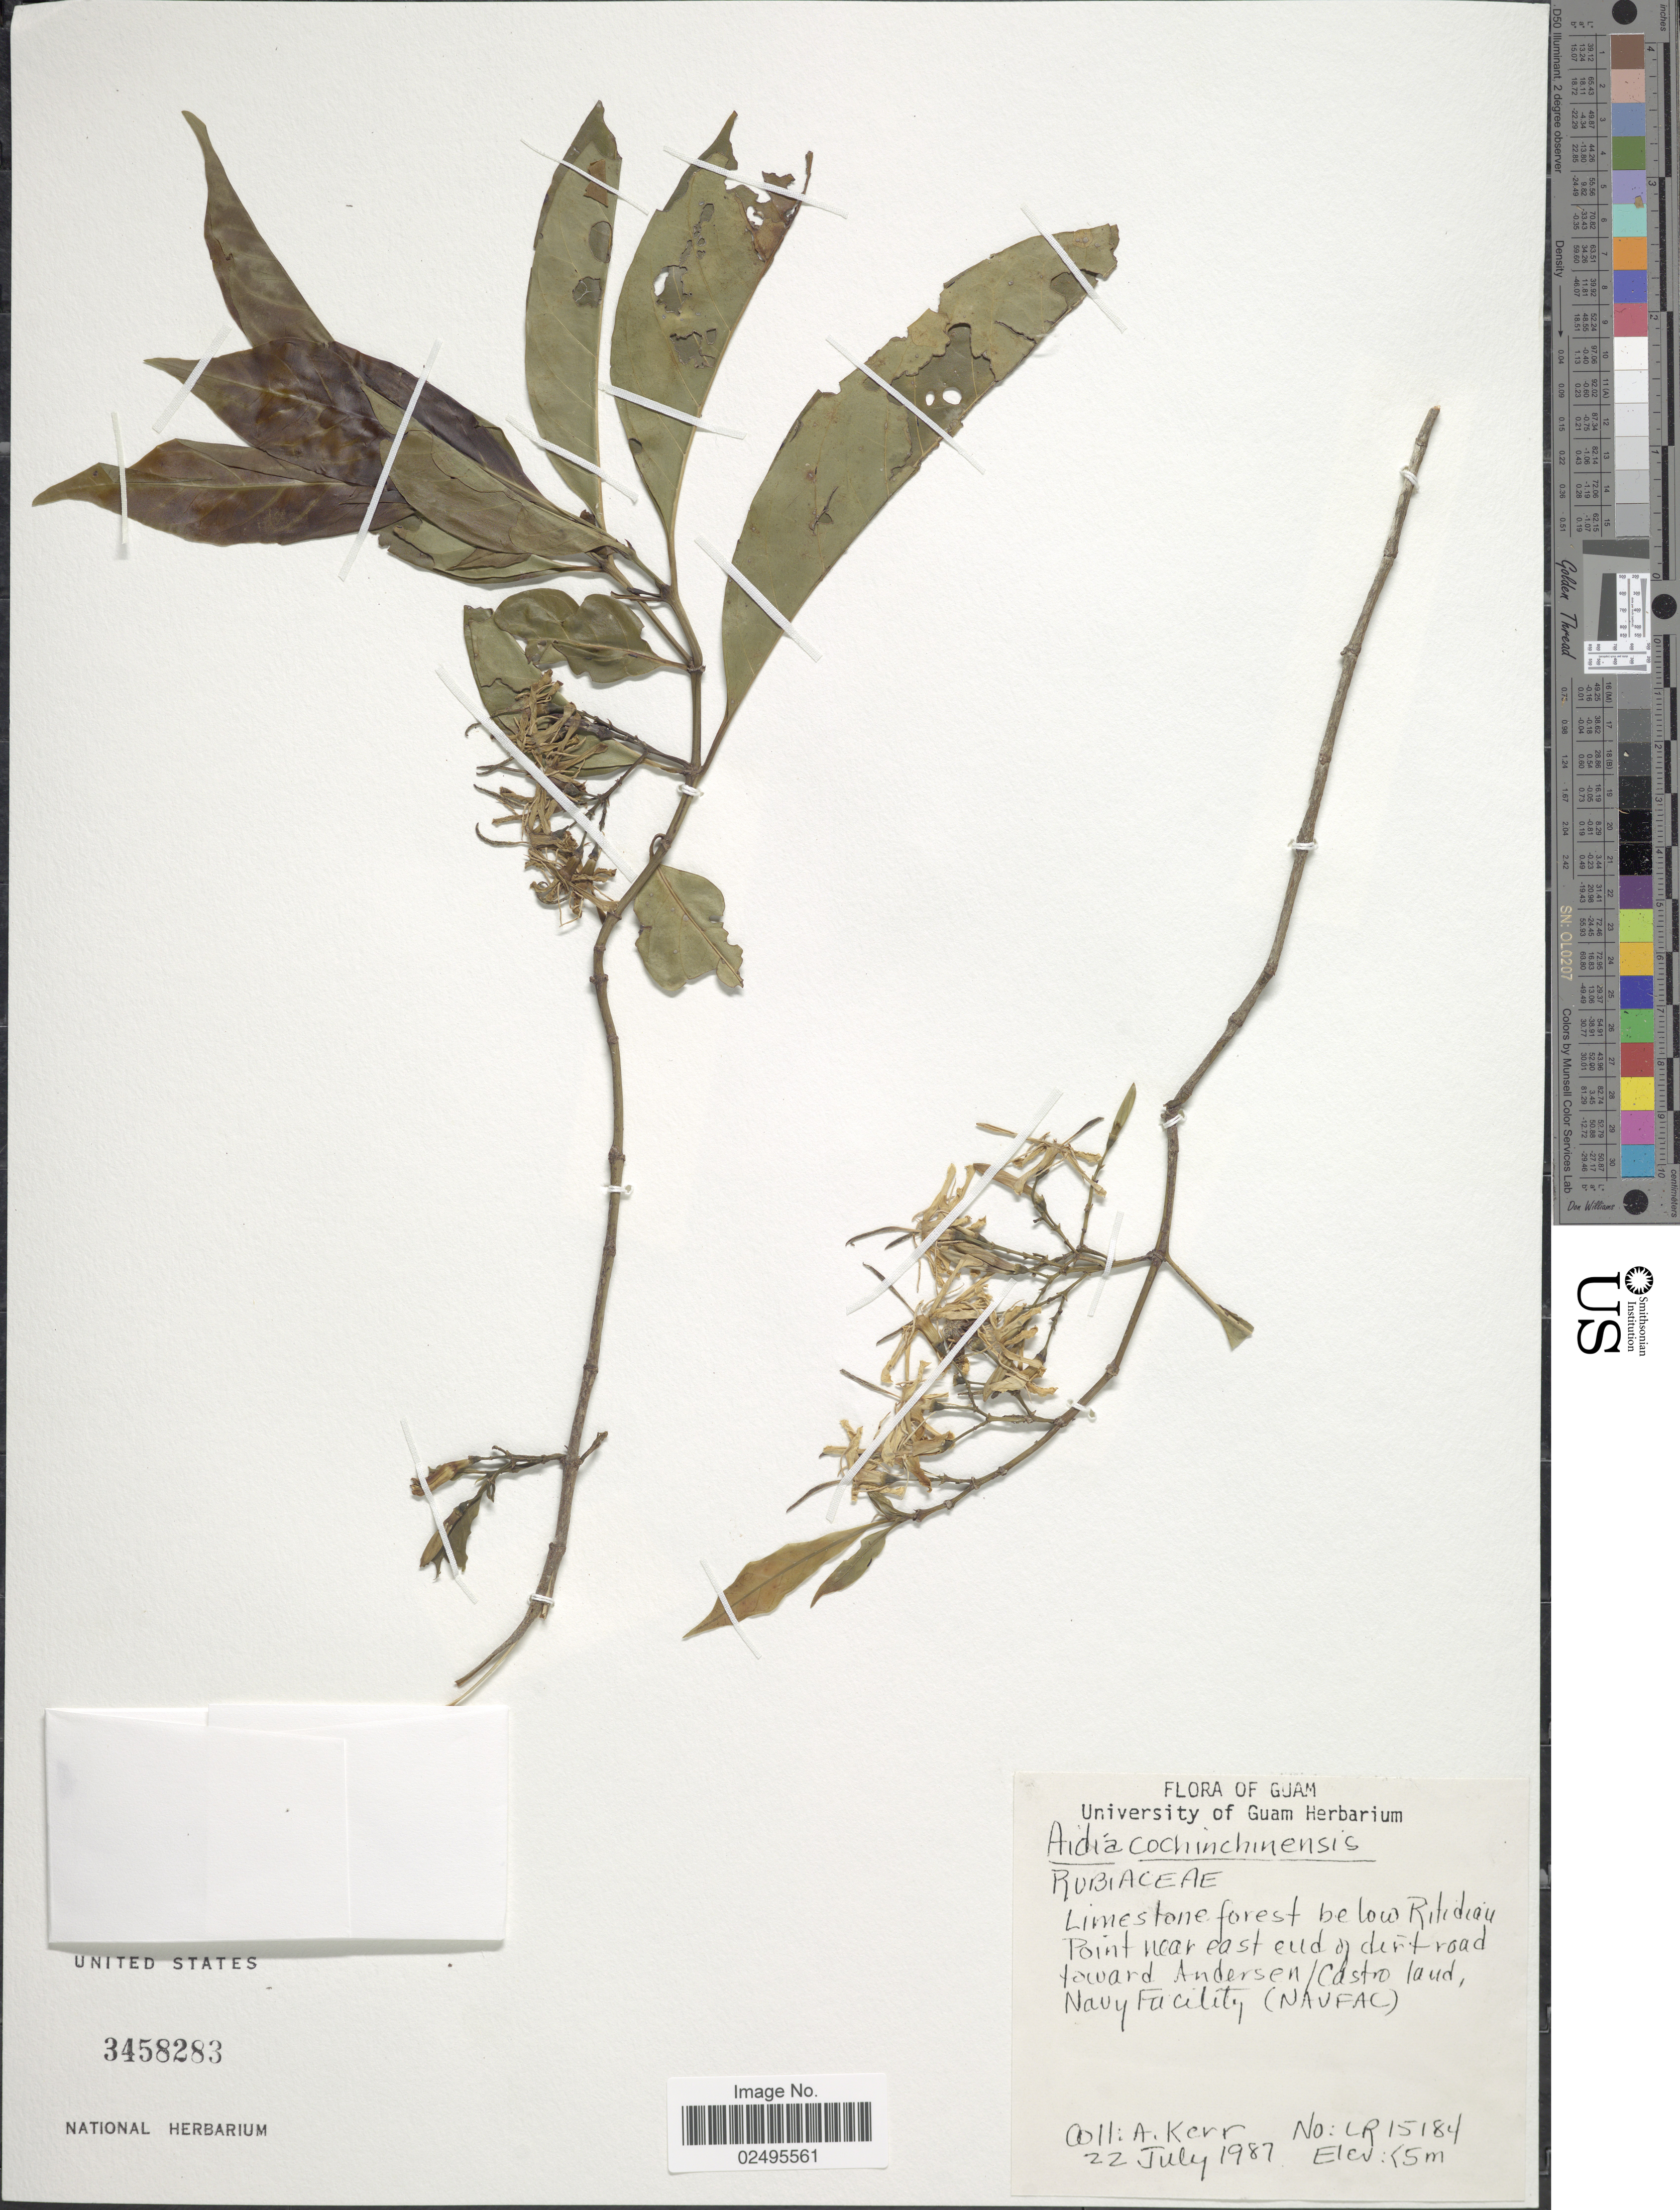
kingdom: Plantae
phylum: Tracheophyta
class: Magnoliopsida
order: Gentianales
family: Rubiaceae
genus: Aidia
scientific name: Aidia graeffei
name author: (Reinecke) Tirveng.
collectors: A. Kerr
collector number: LR15184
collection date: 1987-07-22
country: Guam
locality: Limestone forest below Ritiidaiu [interpreted] Point near east end of dirt road toward Anderson/Castro land, Navy Facility (Navfac)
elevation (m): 5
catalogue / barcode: US 3458283